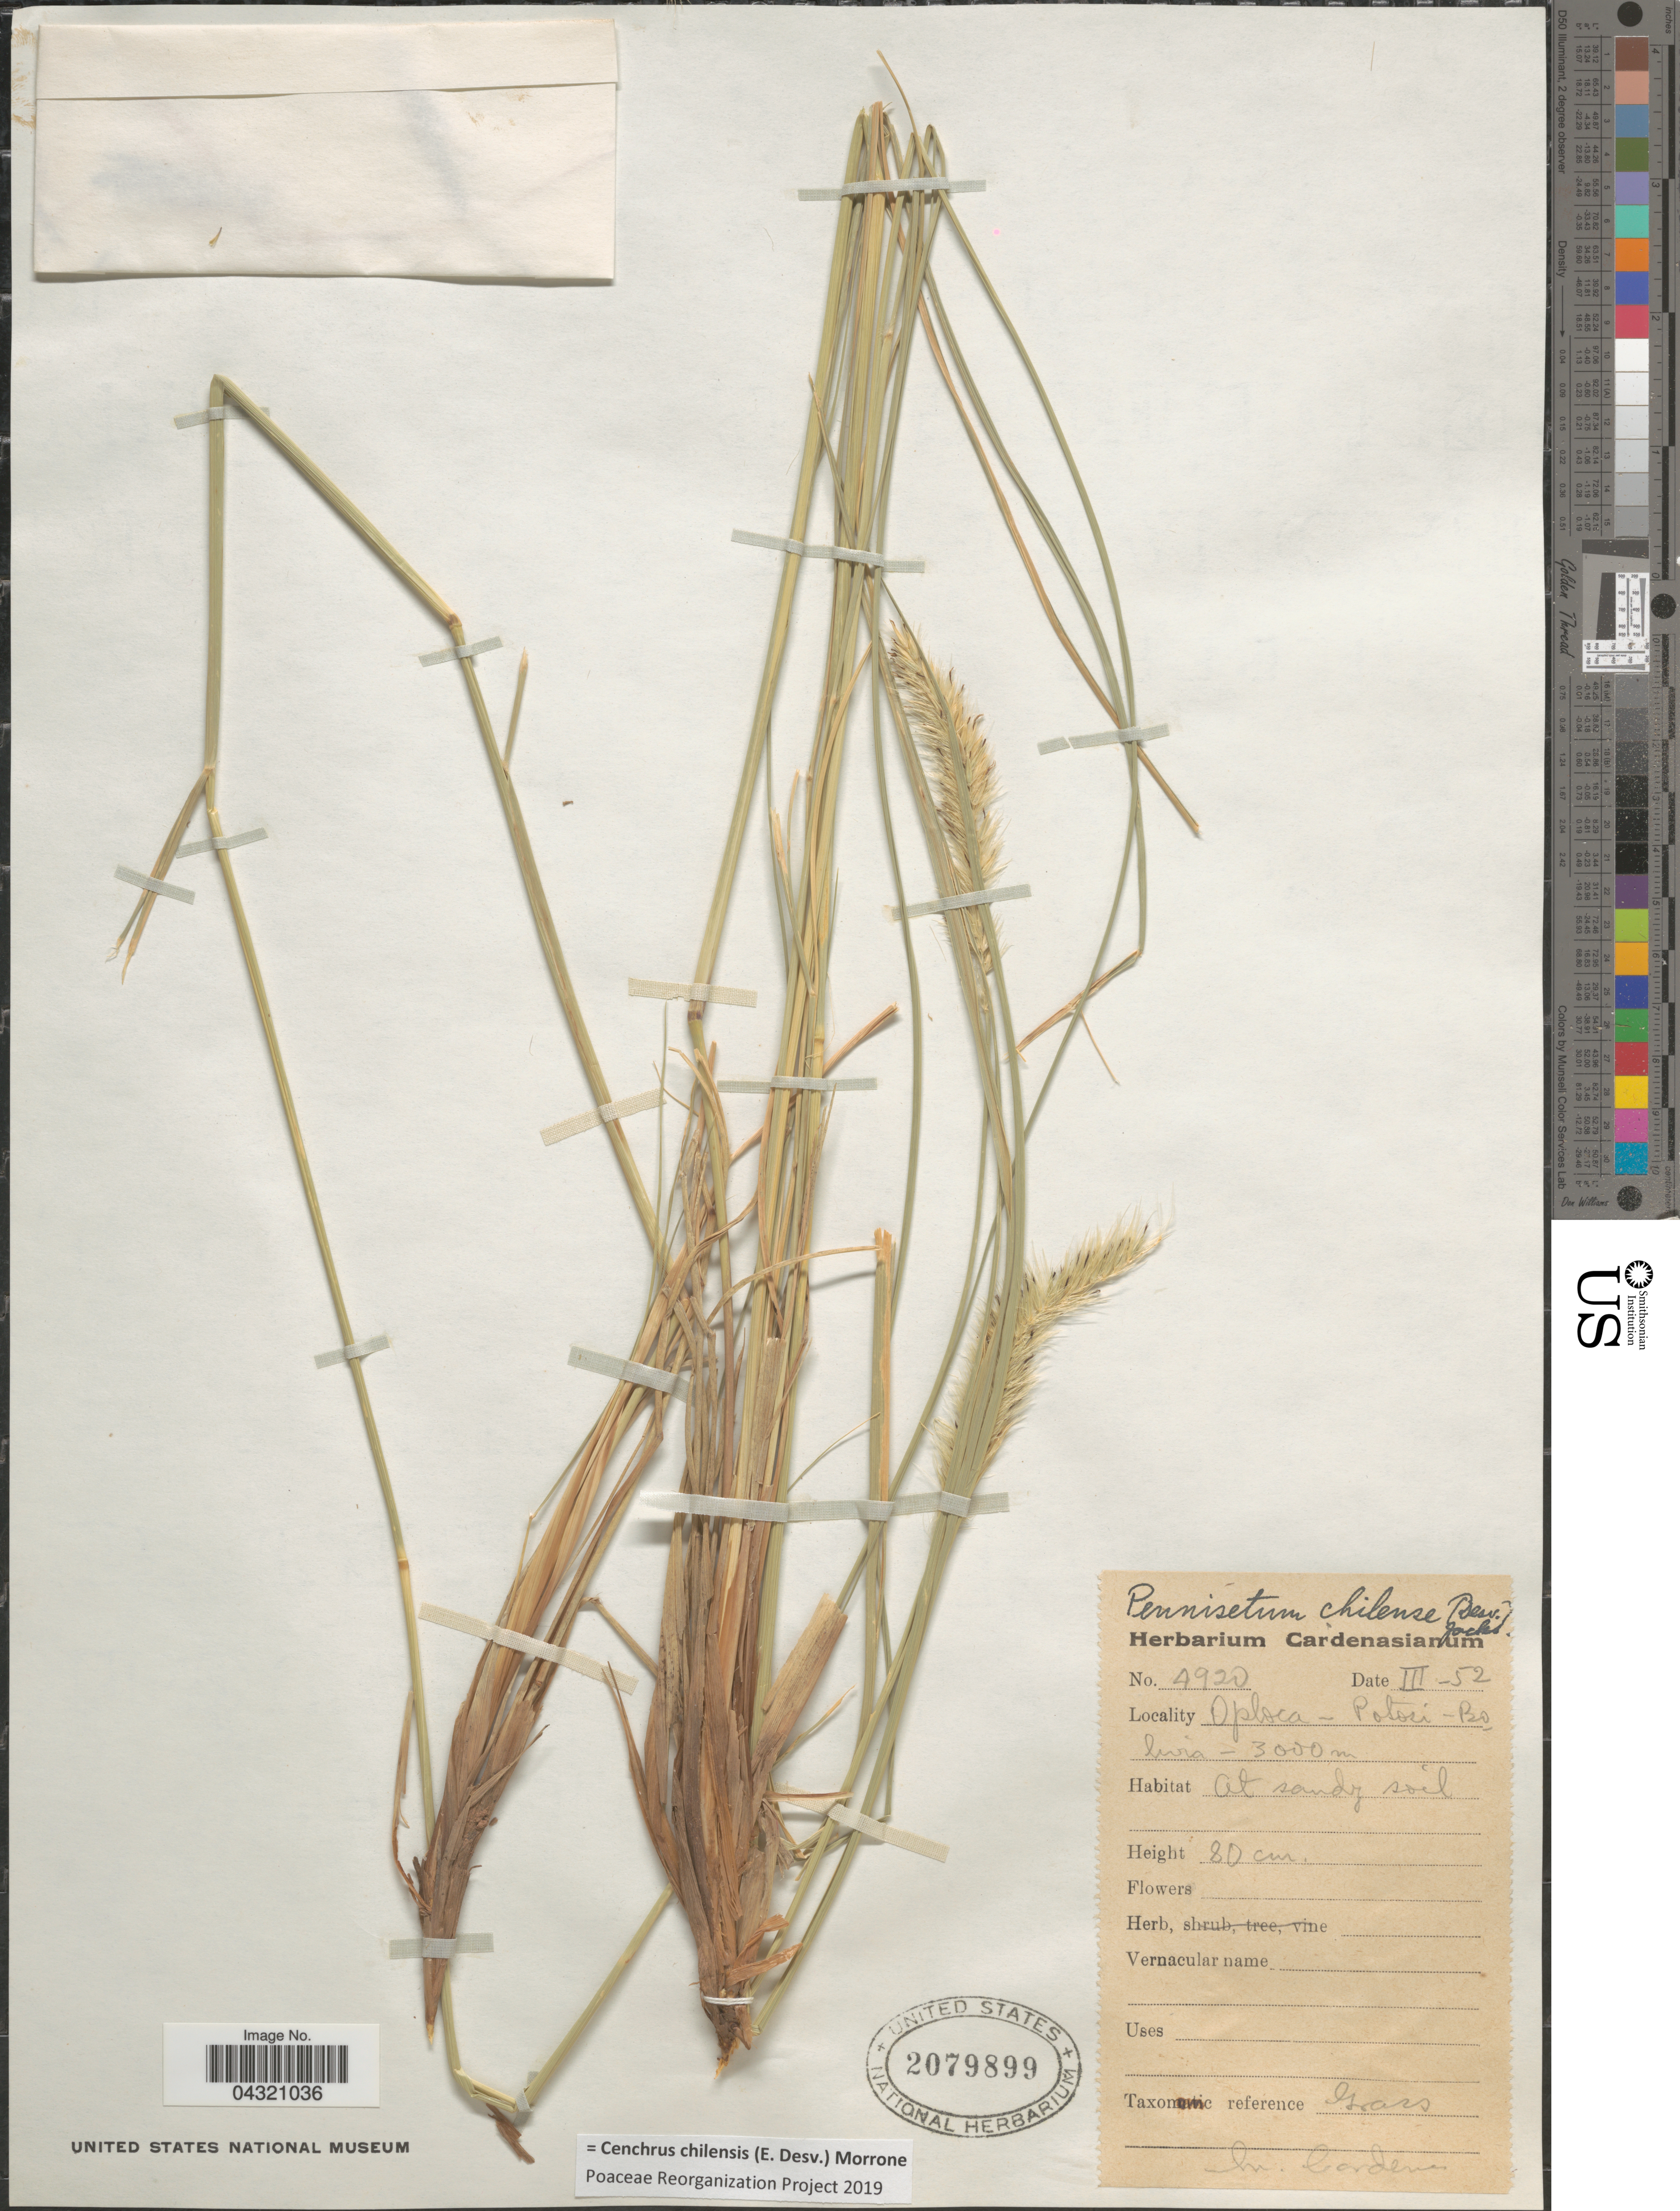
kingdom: Plantae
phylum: Tracheophyta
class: Liliopsida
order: Poales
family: Poaceae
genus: Cenchrus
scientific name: Cenchrus chilensis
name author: (É. Desv.) Morrone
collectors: M. Cárdenas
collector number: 4920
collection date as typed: Transcribed d/m/y: /3/52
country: Bolivia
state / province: Potosi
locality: Oploca.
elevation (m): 3000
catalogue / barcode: US 2079899